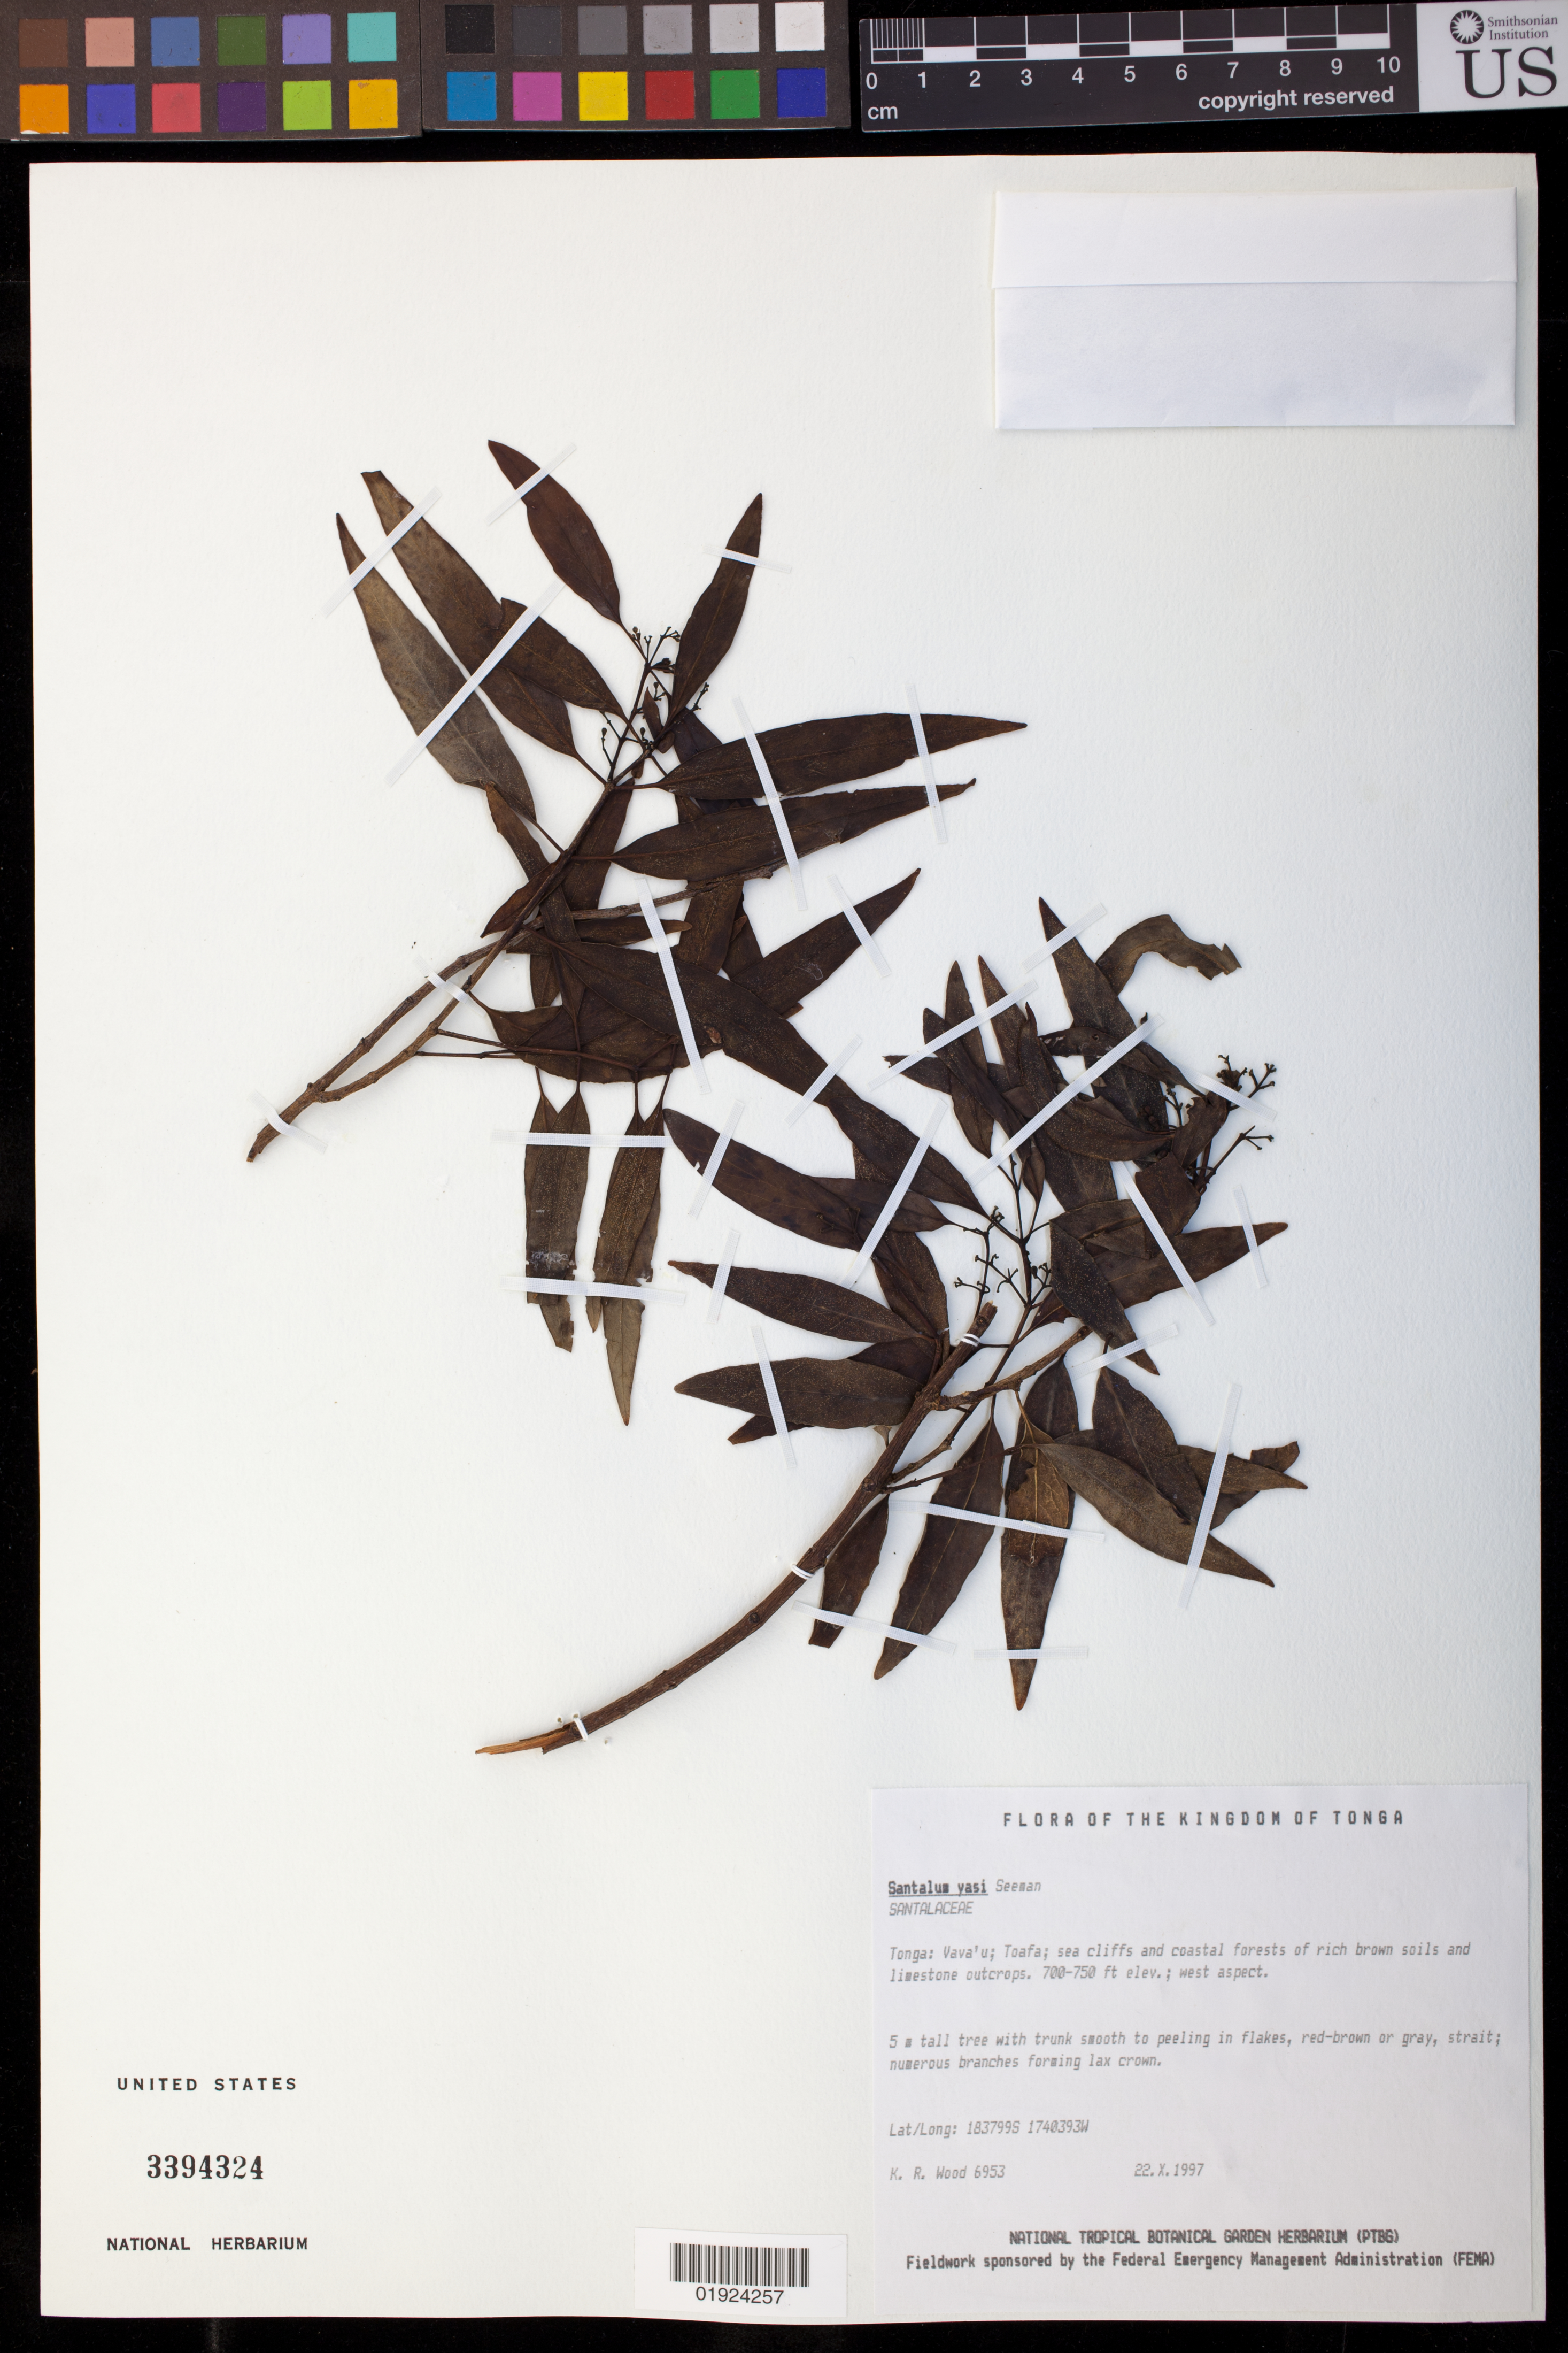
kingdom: Plantae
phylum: Tracheophyta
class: Magnoliopsida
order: Santalales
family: Santalaceae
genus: Santalum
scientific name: Santalum yasi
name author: Seem.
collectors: K. R. Wood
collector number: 6953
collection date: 1997-10-22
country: Tonga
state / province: Vava'u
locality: Toafa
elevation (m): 213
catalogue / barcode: US 3394324